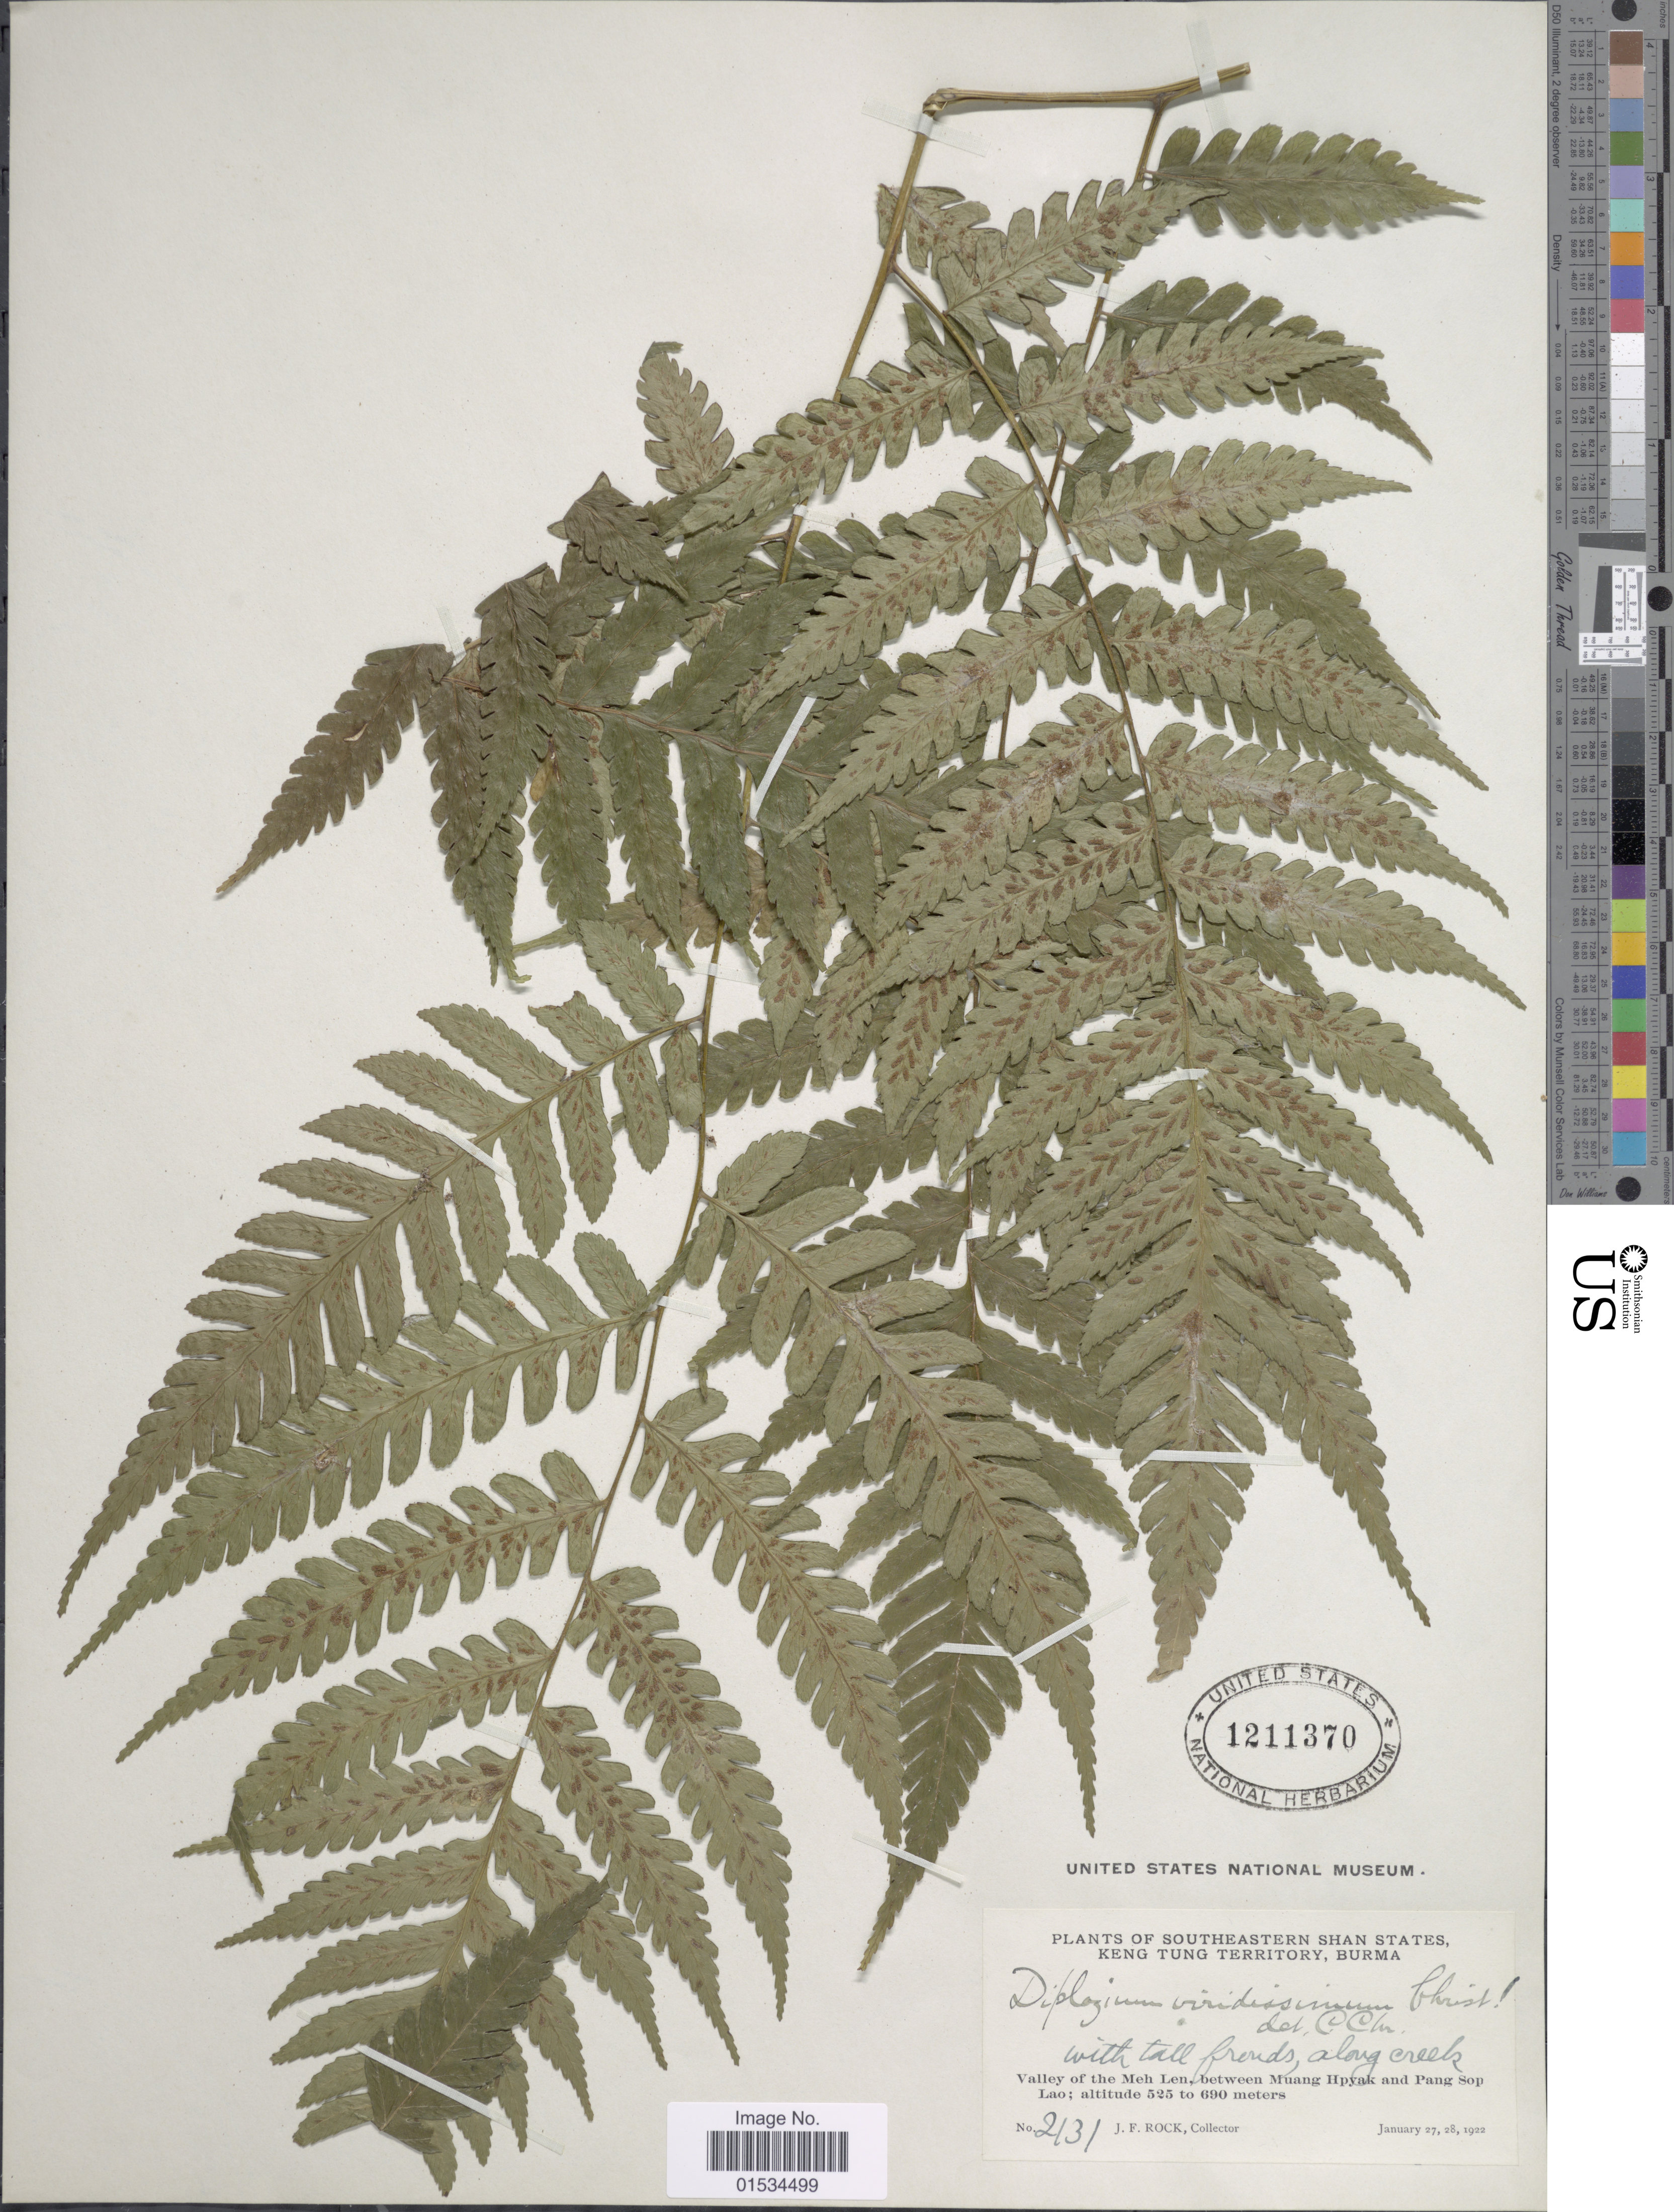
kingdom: Plantae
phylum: Tracheophyta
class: Polypodiopsida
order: Polypodiales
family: Athyriaceae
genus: Diplazium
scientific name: Diplazium viridissimum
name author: Christ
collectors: J. Rock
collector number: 2131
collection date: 1922-01-27/1922-01-28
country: Myanmar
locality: Southeastern Shan States, Keng Tung Territory, Burma, Valley of the Meh Len, between Muang Hpyak and Pang Sop Lao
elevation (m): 525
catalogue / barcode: US 1211370